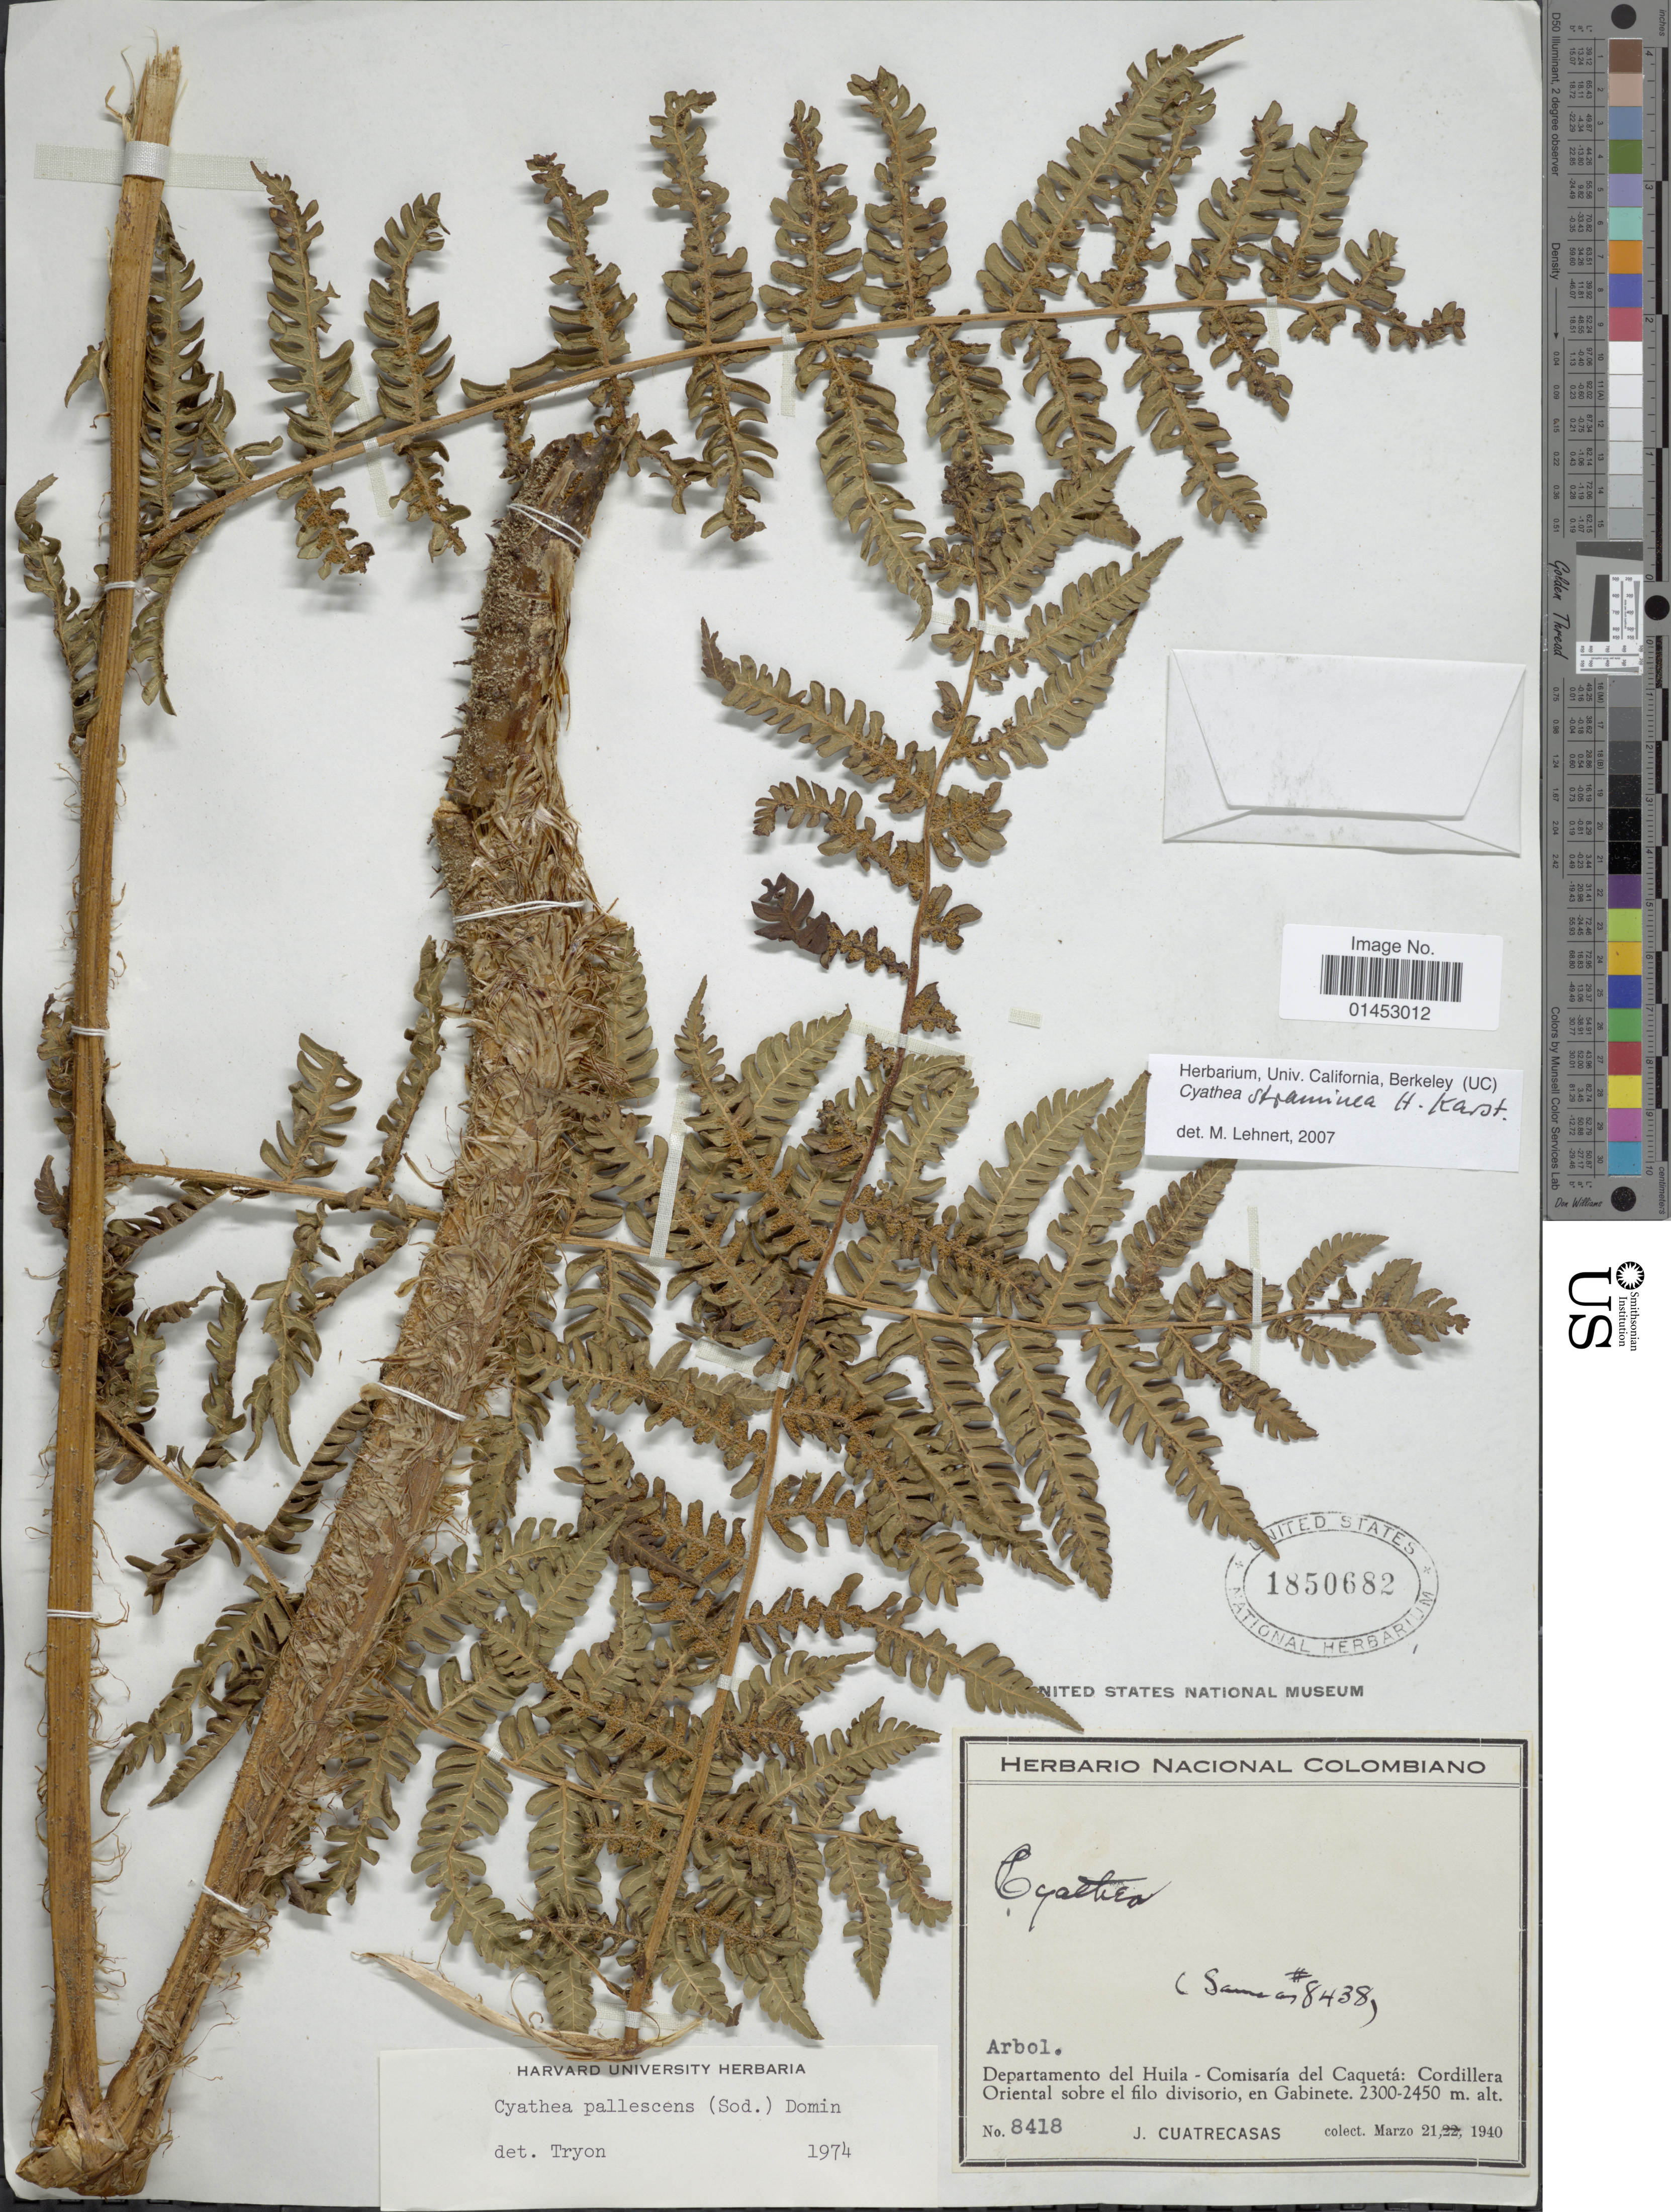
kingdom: Plantae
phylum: Tracheophyta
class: Polypodiopsida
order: Cyatheales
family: Cyatheaceae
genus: Cyathea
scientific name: Cyathea straminea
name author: H. Karst.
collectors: J. Cuatrecasas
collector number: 8418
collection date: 1940-03-21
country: Colombia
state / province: Huila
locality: Departamento del Huila - Comisaría del Caquetá: Cordillera Oriental sobre el filo divisorio, en Gabinete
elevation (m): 2300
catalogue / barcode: US 1850682